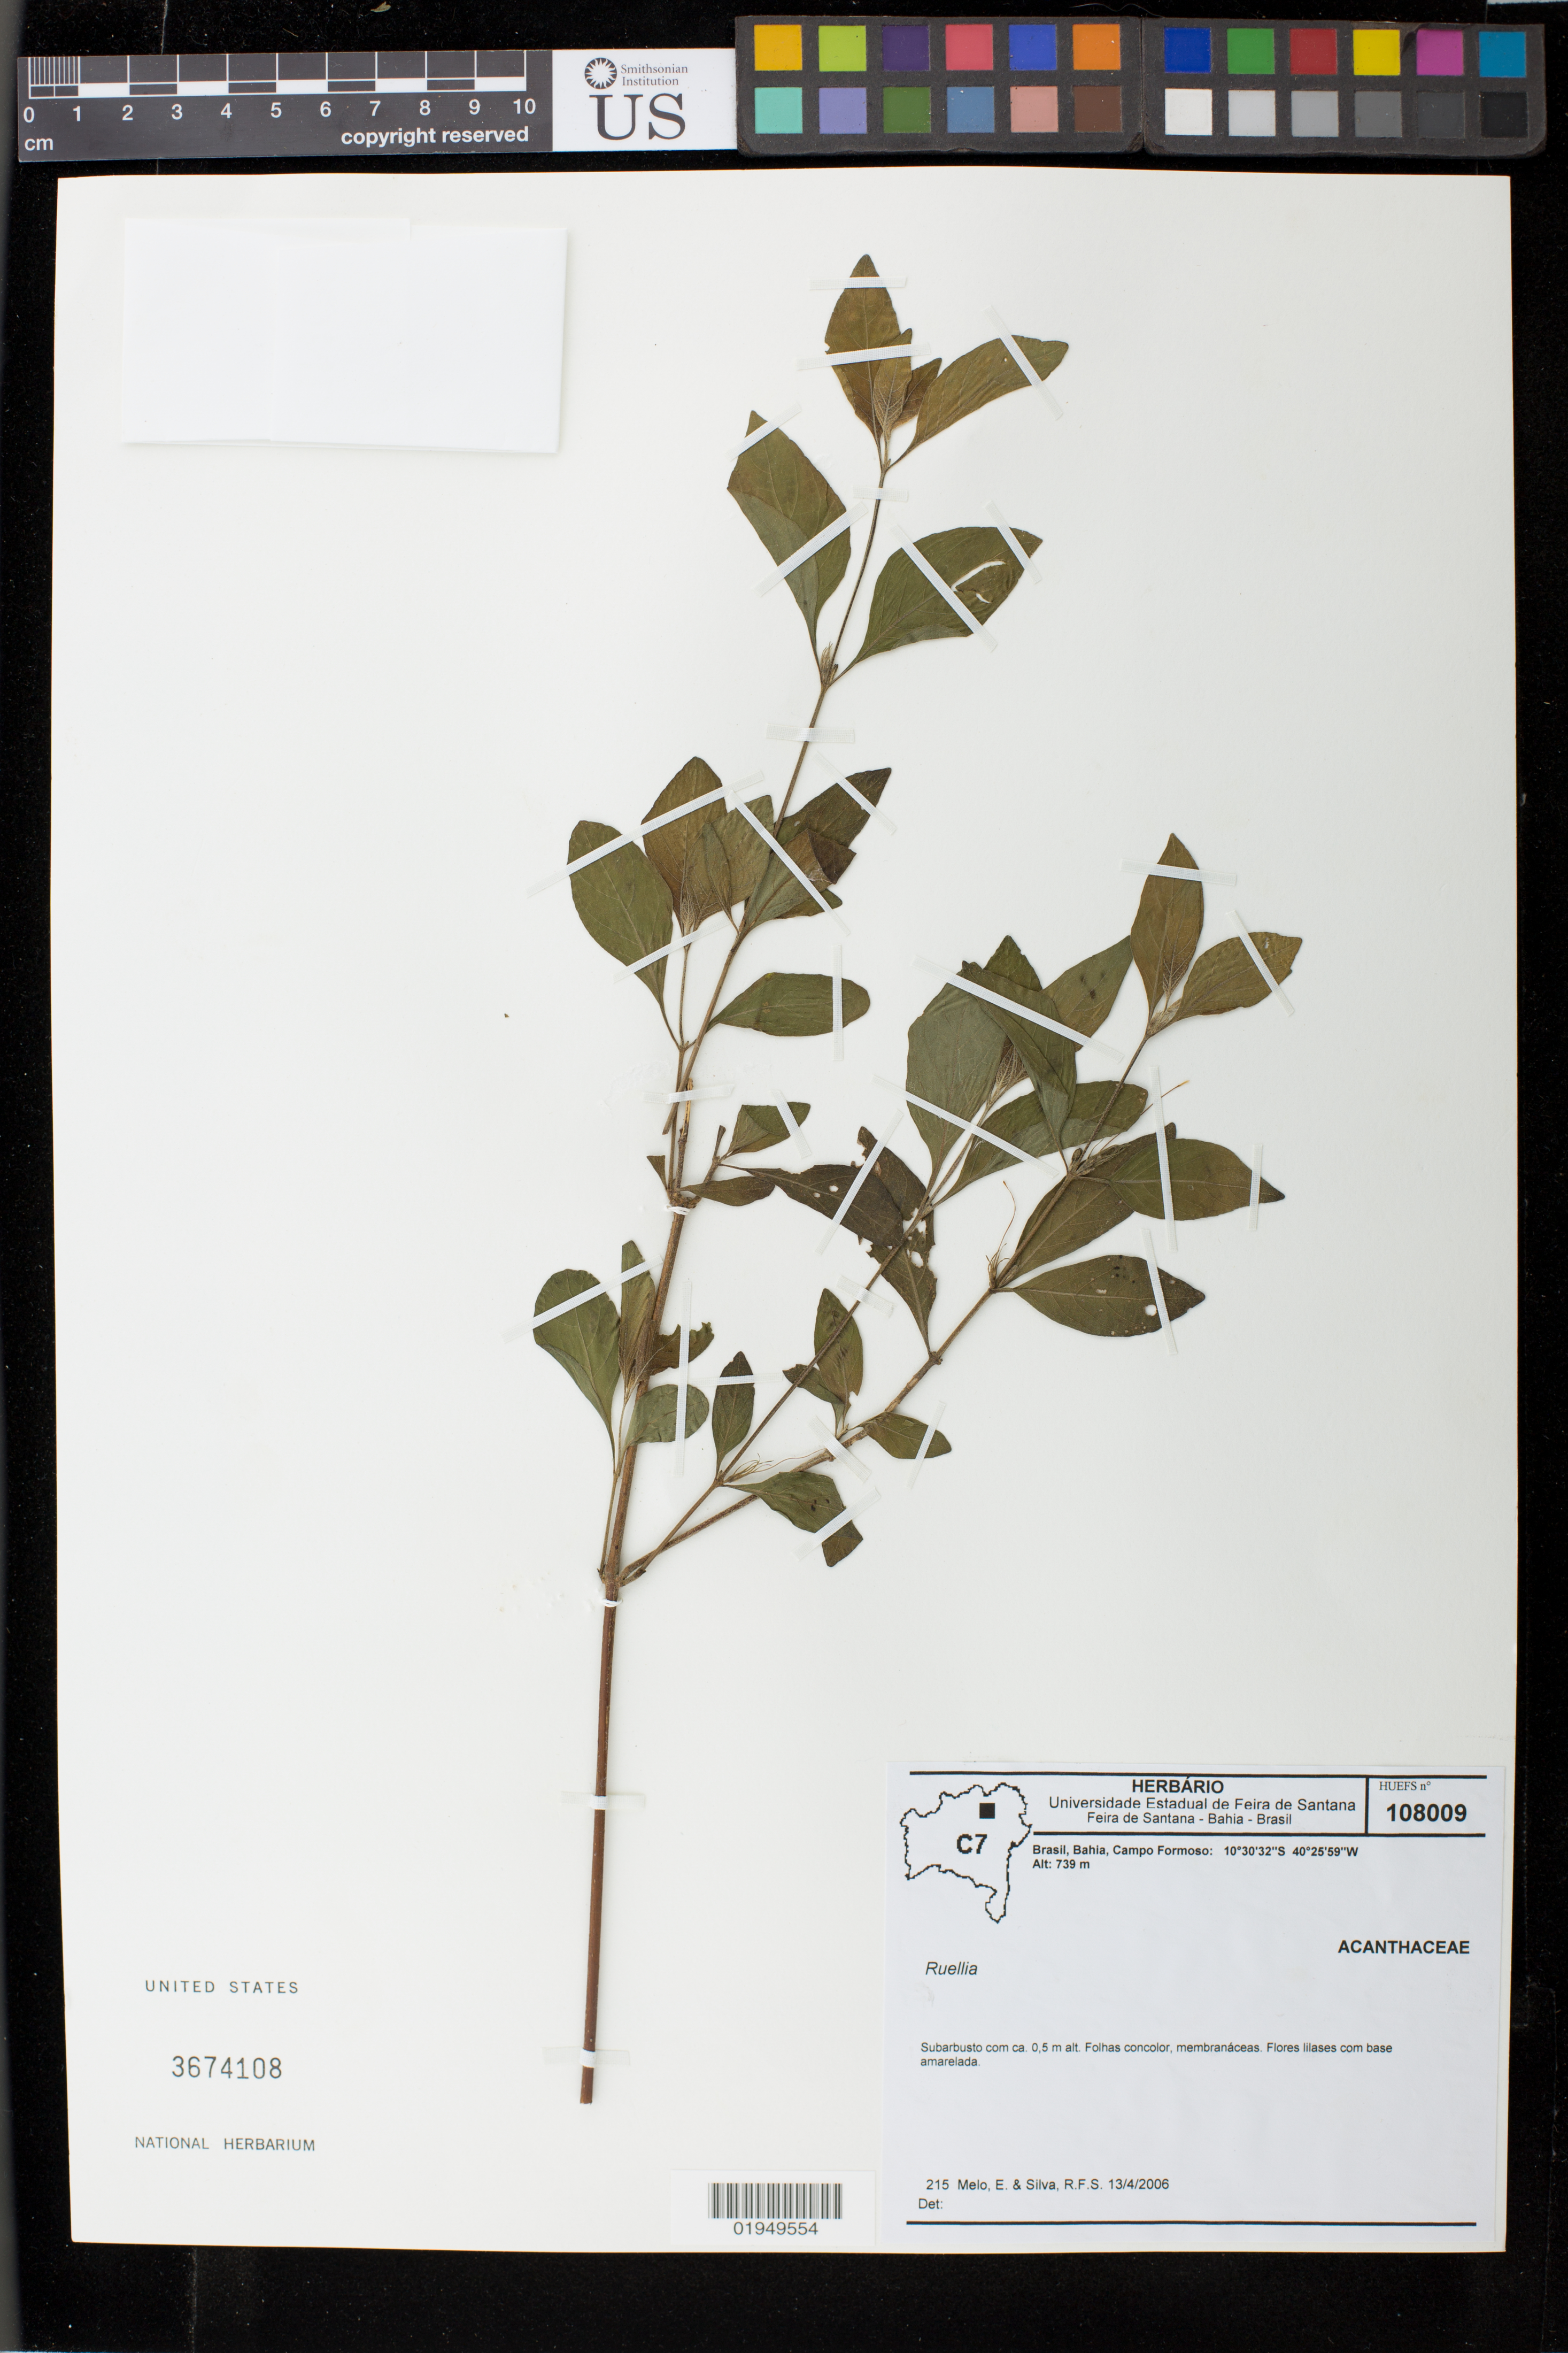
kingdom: Plantae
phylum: Tracheophyta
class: Magnoliopsida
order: Lamiales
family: Acanthaceae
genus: Ruellia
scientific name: Ruellia sp.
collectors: E. Melo & R. Silva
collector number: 215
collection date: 2006-04-13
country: Brazil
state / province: Bahia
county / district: Campo Formoso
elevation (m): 739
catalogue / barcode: US 3674108